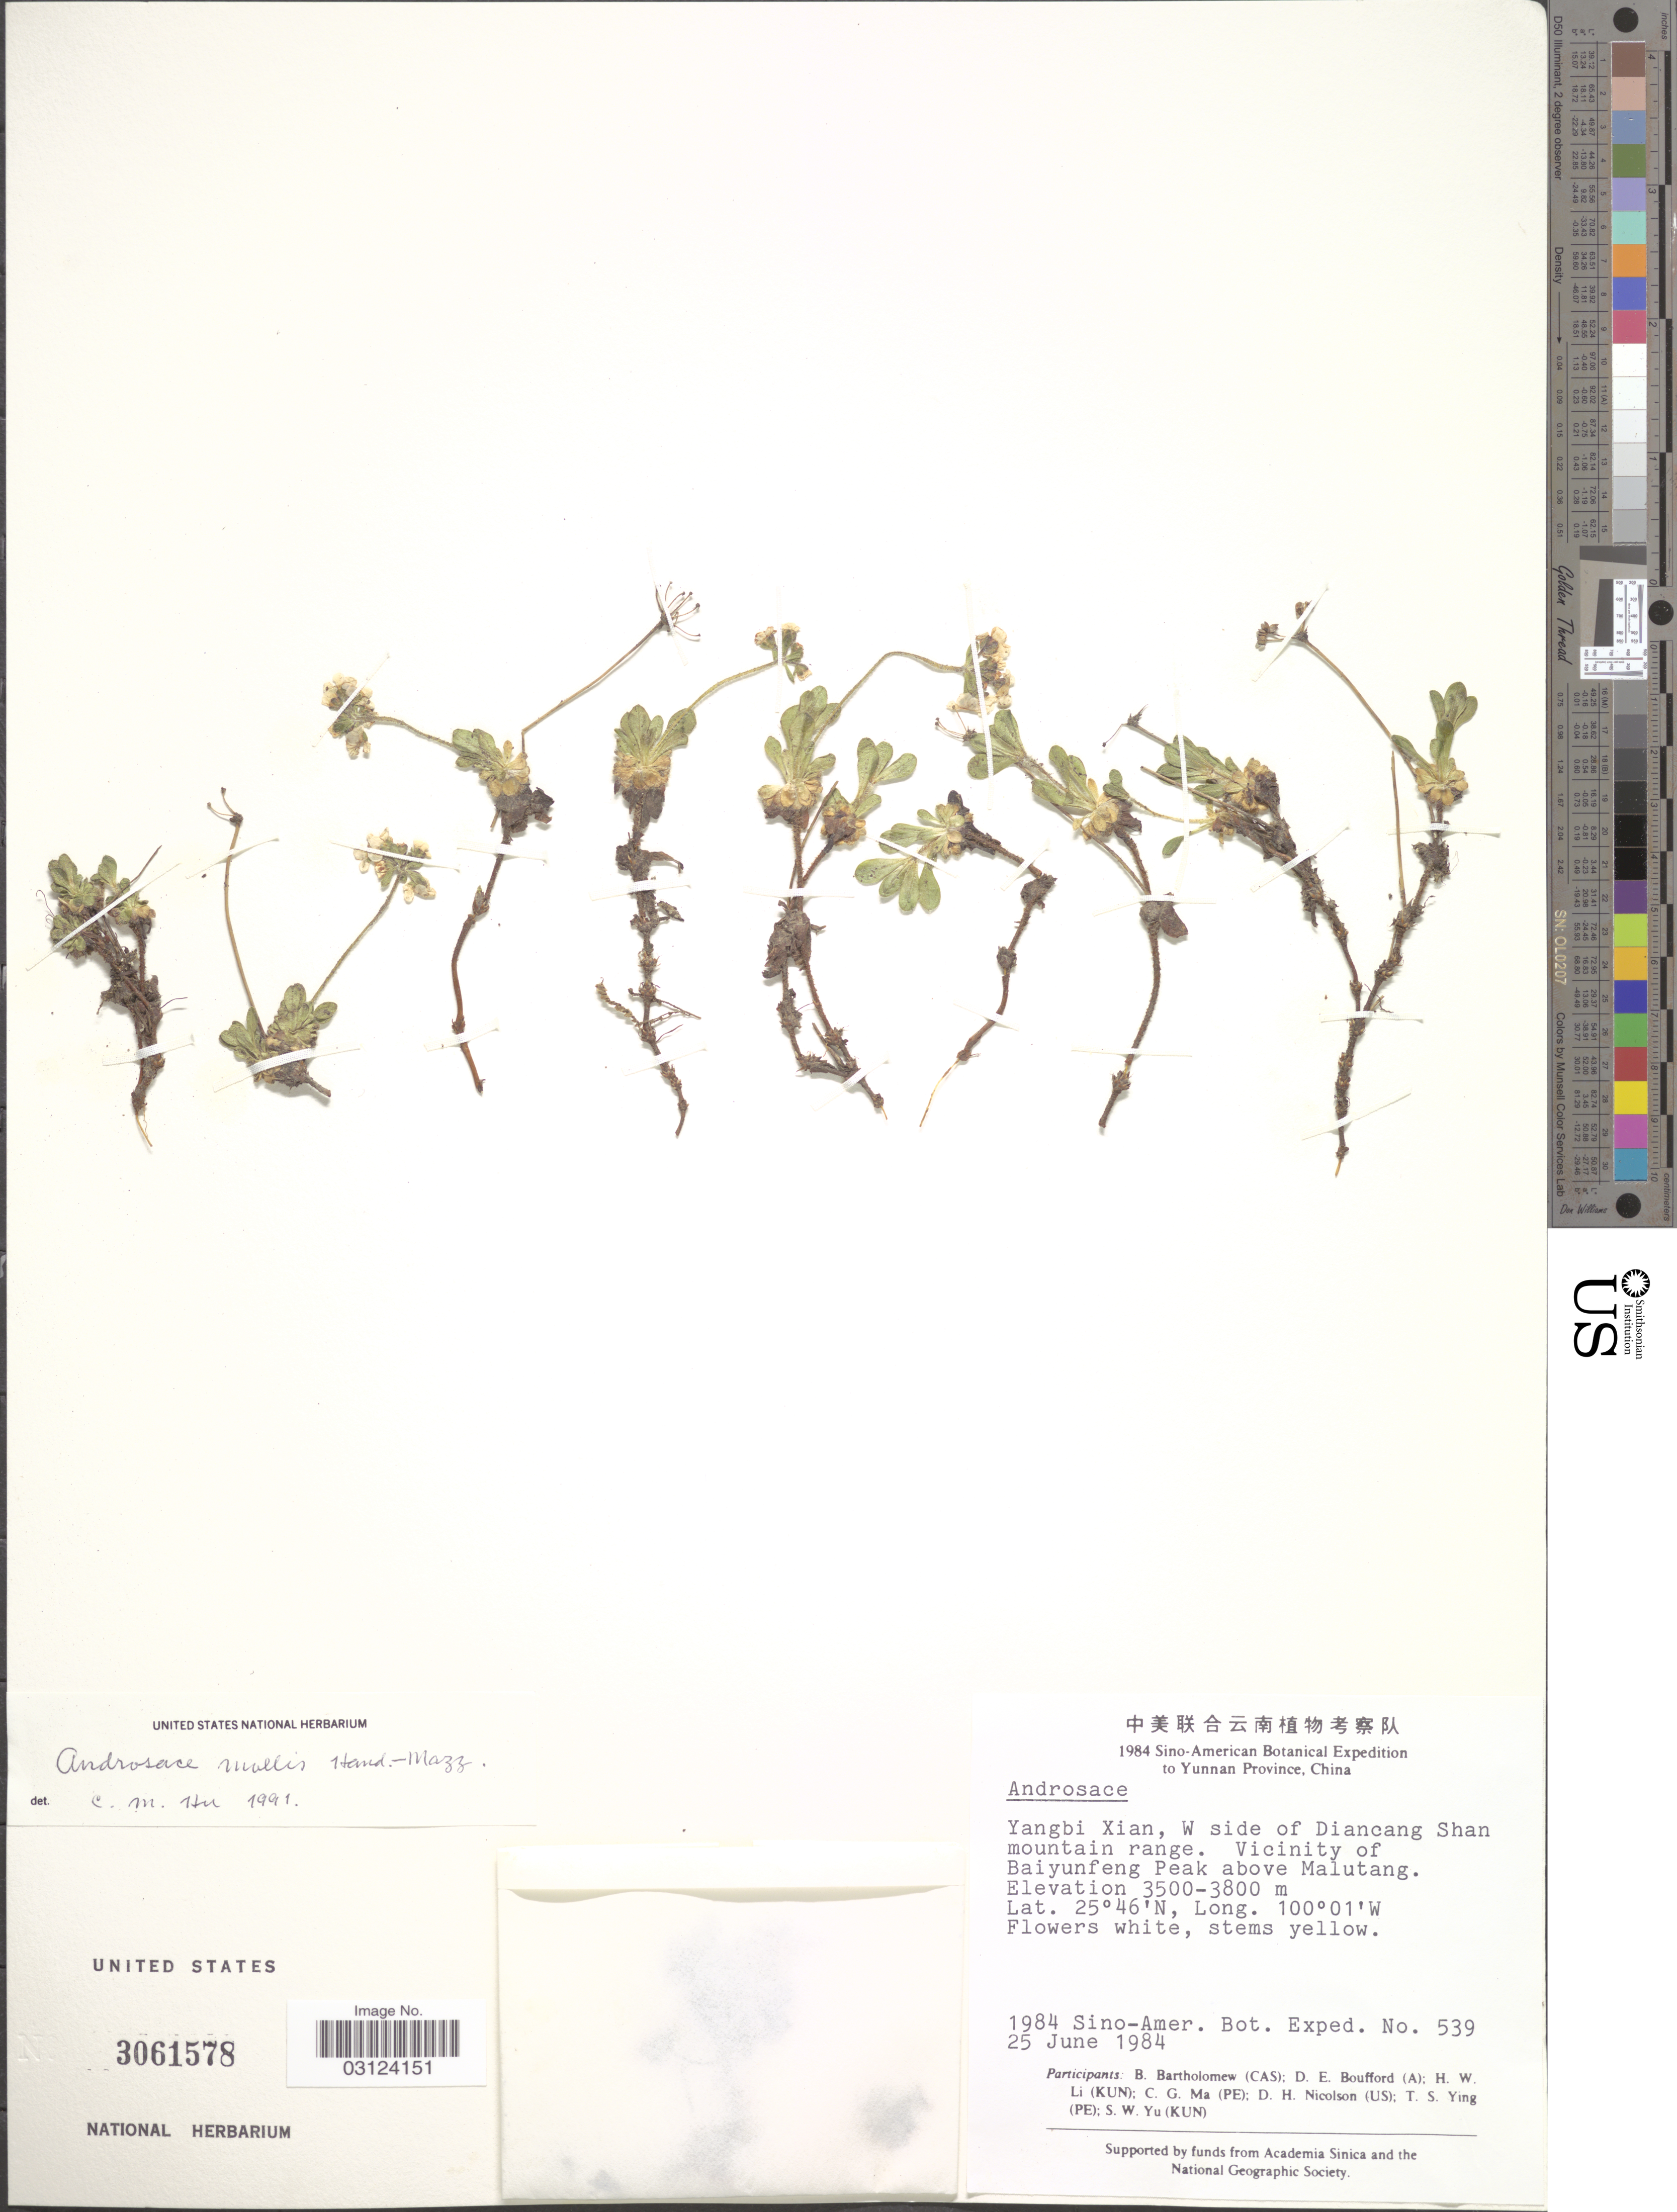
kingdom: Plantae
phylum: Tracheophyta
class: Magnoliopsida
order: Ericales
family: Primulaceae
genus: Androsace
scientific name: Androsace mollis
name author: Hand.-Mazz.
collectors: Sino-Amer. Bot. Exped. 1984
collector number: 539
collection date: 1984-06-25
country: China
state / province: Yunnan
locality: Yangbi Xian, W side of Diancang Shan mountain range, Vicinity of Baiyunfeng Peak above Malutang.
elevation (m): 3500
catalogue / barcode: US 3061578